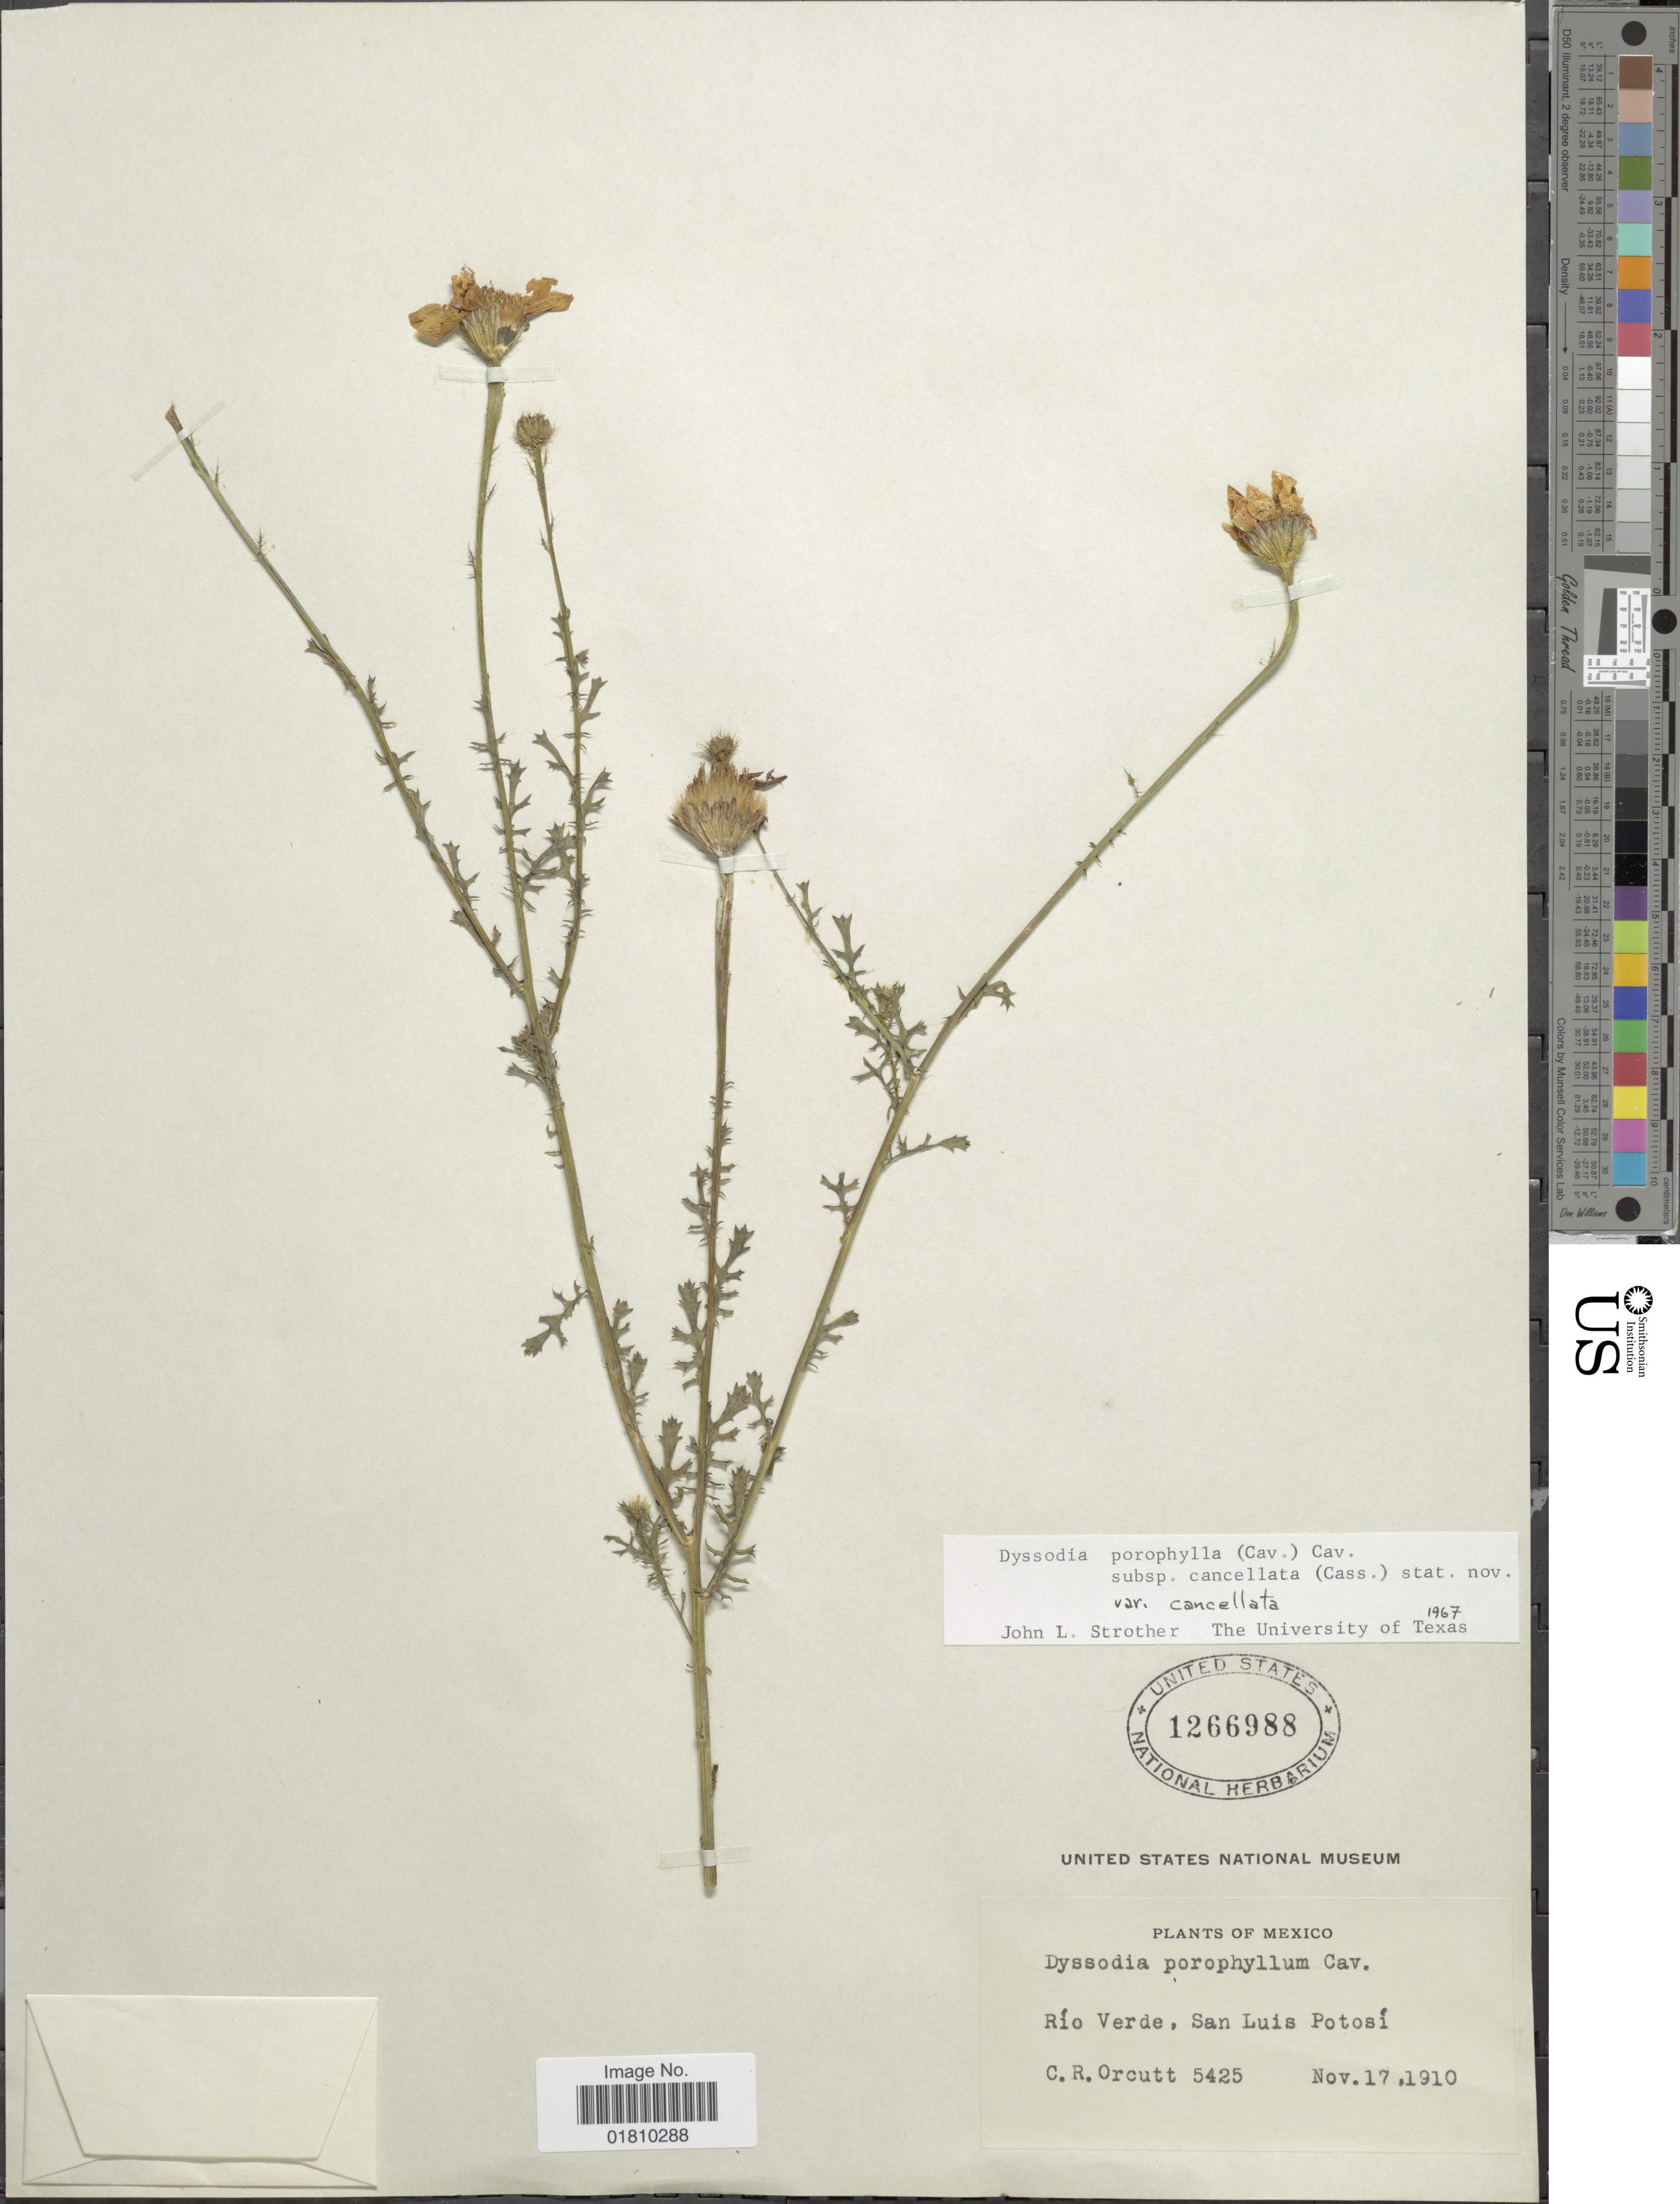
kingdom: Plantae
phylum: Tracheophyta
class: Magnoliopsida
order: Asterales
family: Asteraceae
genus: Adenophyllum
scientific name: Adenophyllum porophyllum var. cancellatum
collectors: C. R. Orcutt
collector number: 5425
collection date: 1910-11-17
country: Mexico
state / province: San Luis Potosí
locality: Río Verdo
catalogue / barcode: US 1266988